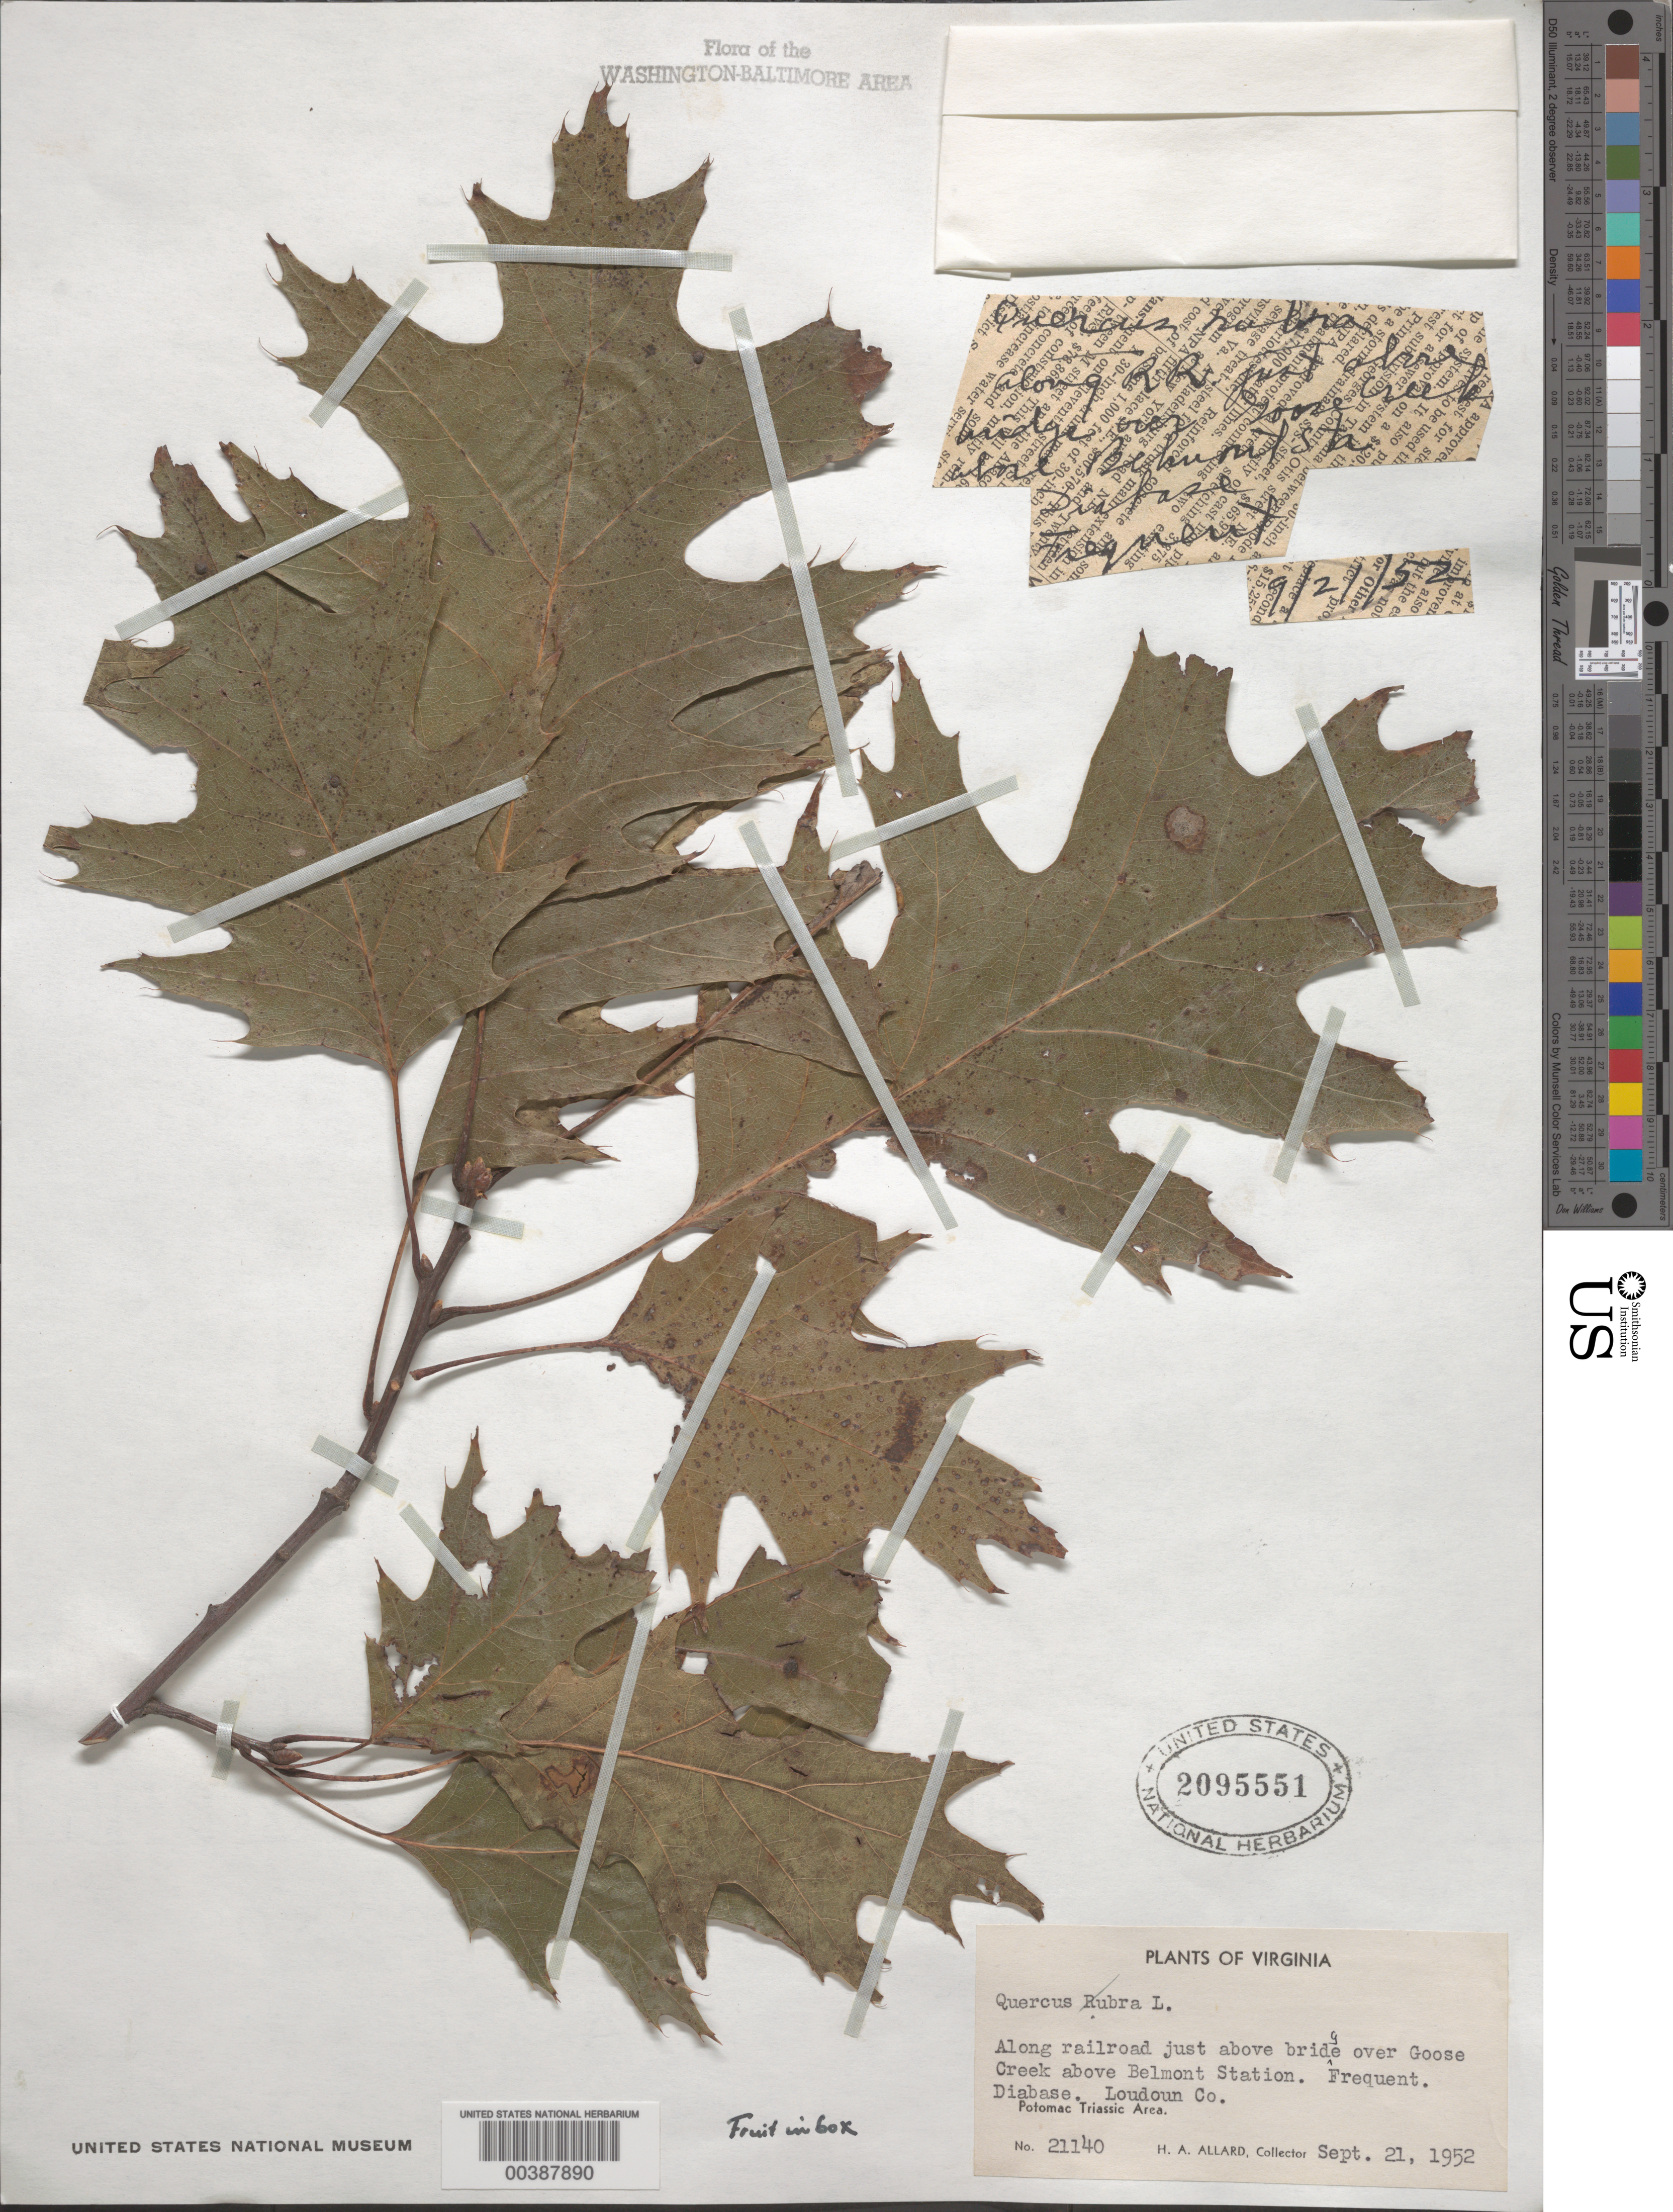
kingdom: Plantae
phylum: Tracheophyta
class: Magnoliopsida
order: Fagales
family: Fagaceae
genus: Quercus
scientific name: Quercus rubra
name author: L.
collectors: H. A. Allard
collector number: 21140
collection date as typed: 21 Sep 1952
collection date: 1952-09-21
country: United States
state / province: Virginia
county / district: Loudoun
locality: Goose Creek above Belmont Station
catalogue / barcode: US 2095551